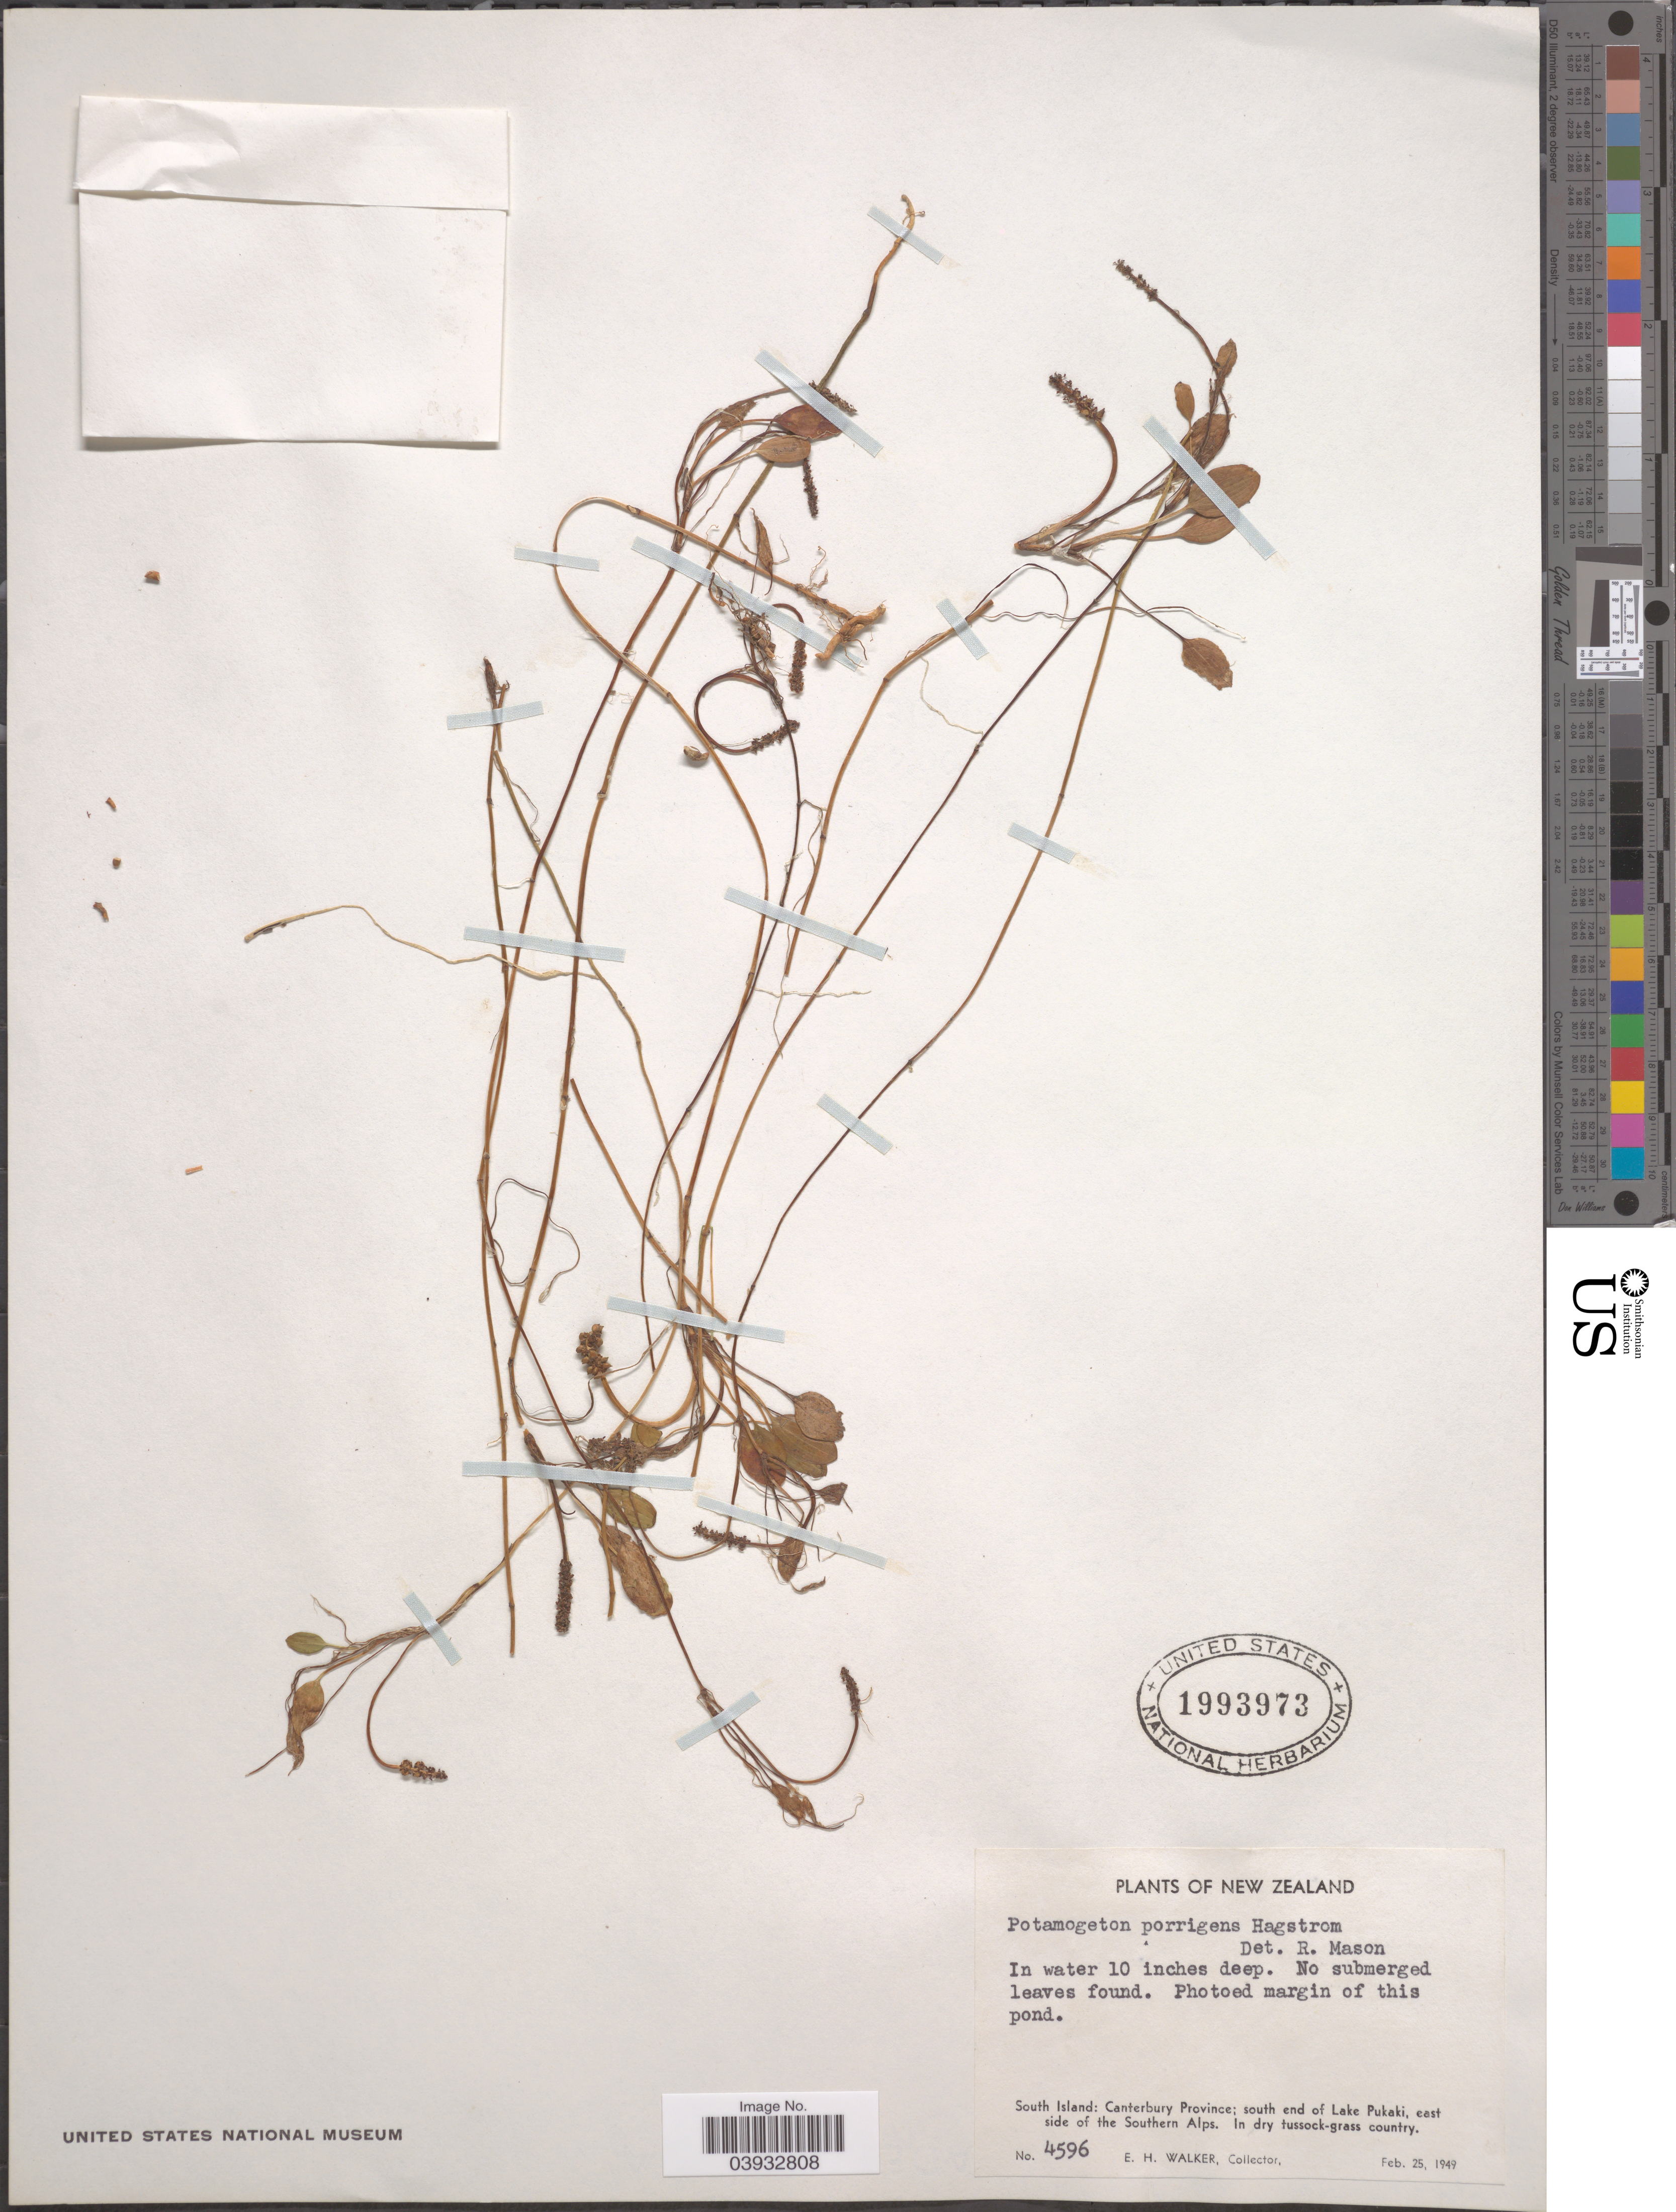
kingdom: Plantae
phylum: Tracheophyta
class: Liliopsida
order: Alismatales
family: Potamogetonaceae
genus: Potamogeton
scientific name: Potamogeton porrigens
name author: Hagstr.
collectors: E. H. Walker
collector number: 4596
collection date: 1949-02-25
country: New Zealand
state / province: Canterbury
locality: South Island: south end of Lake Pukaki, east side of the Southern Alps. In dry tussock-grass country.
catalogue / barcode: US 1993973